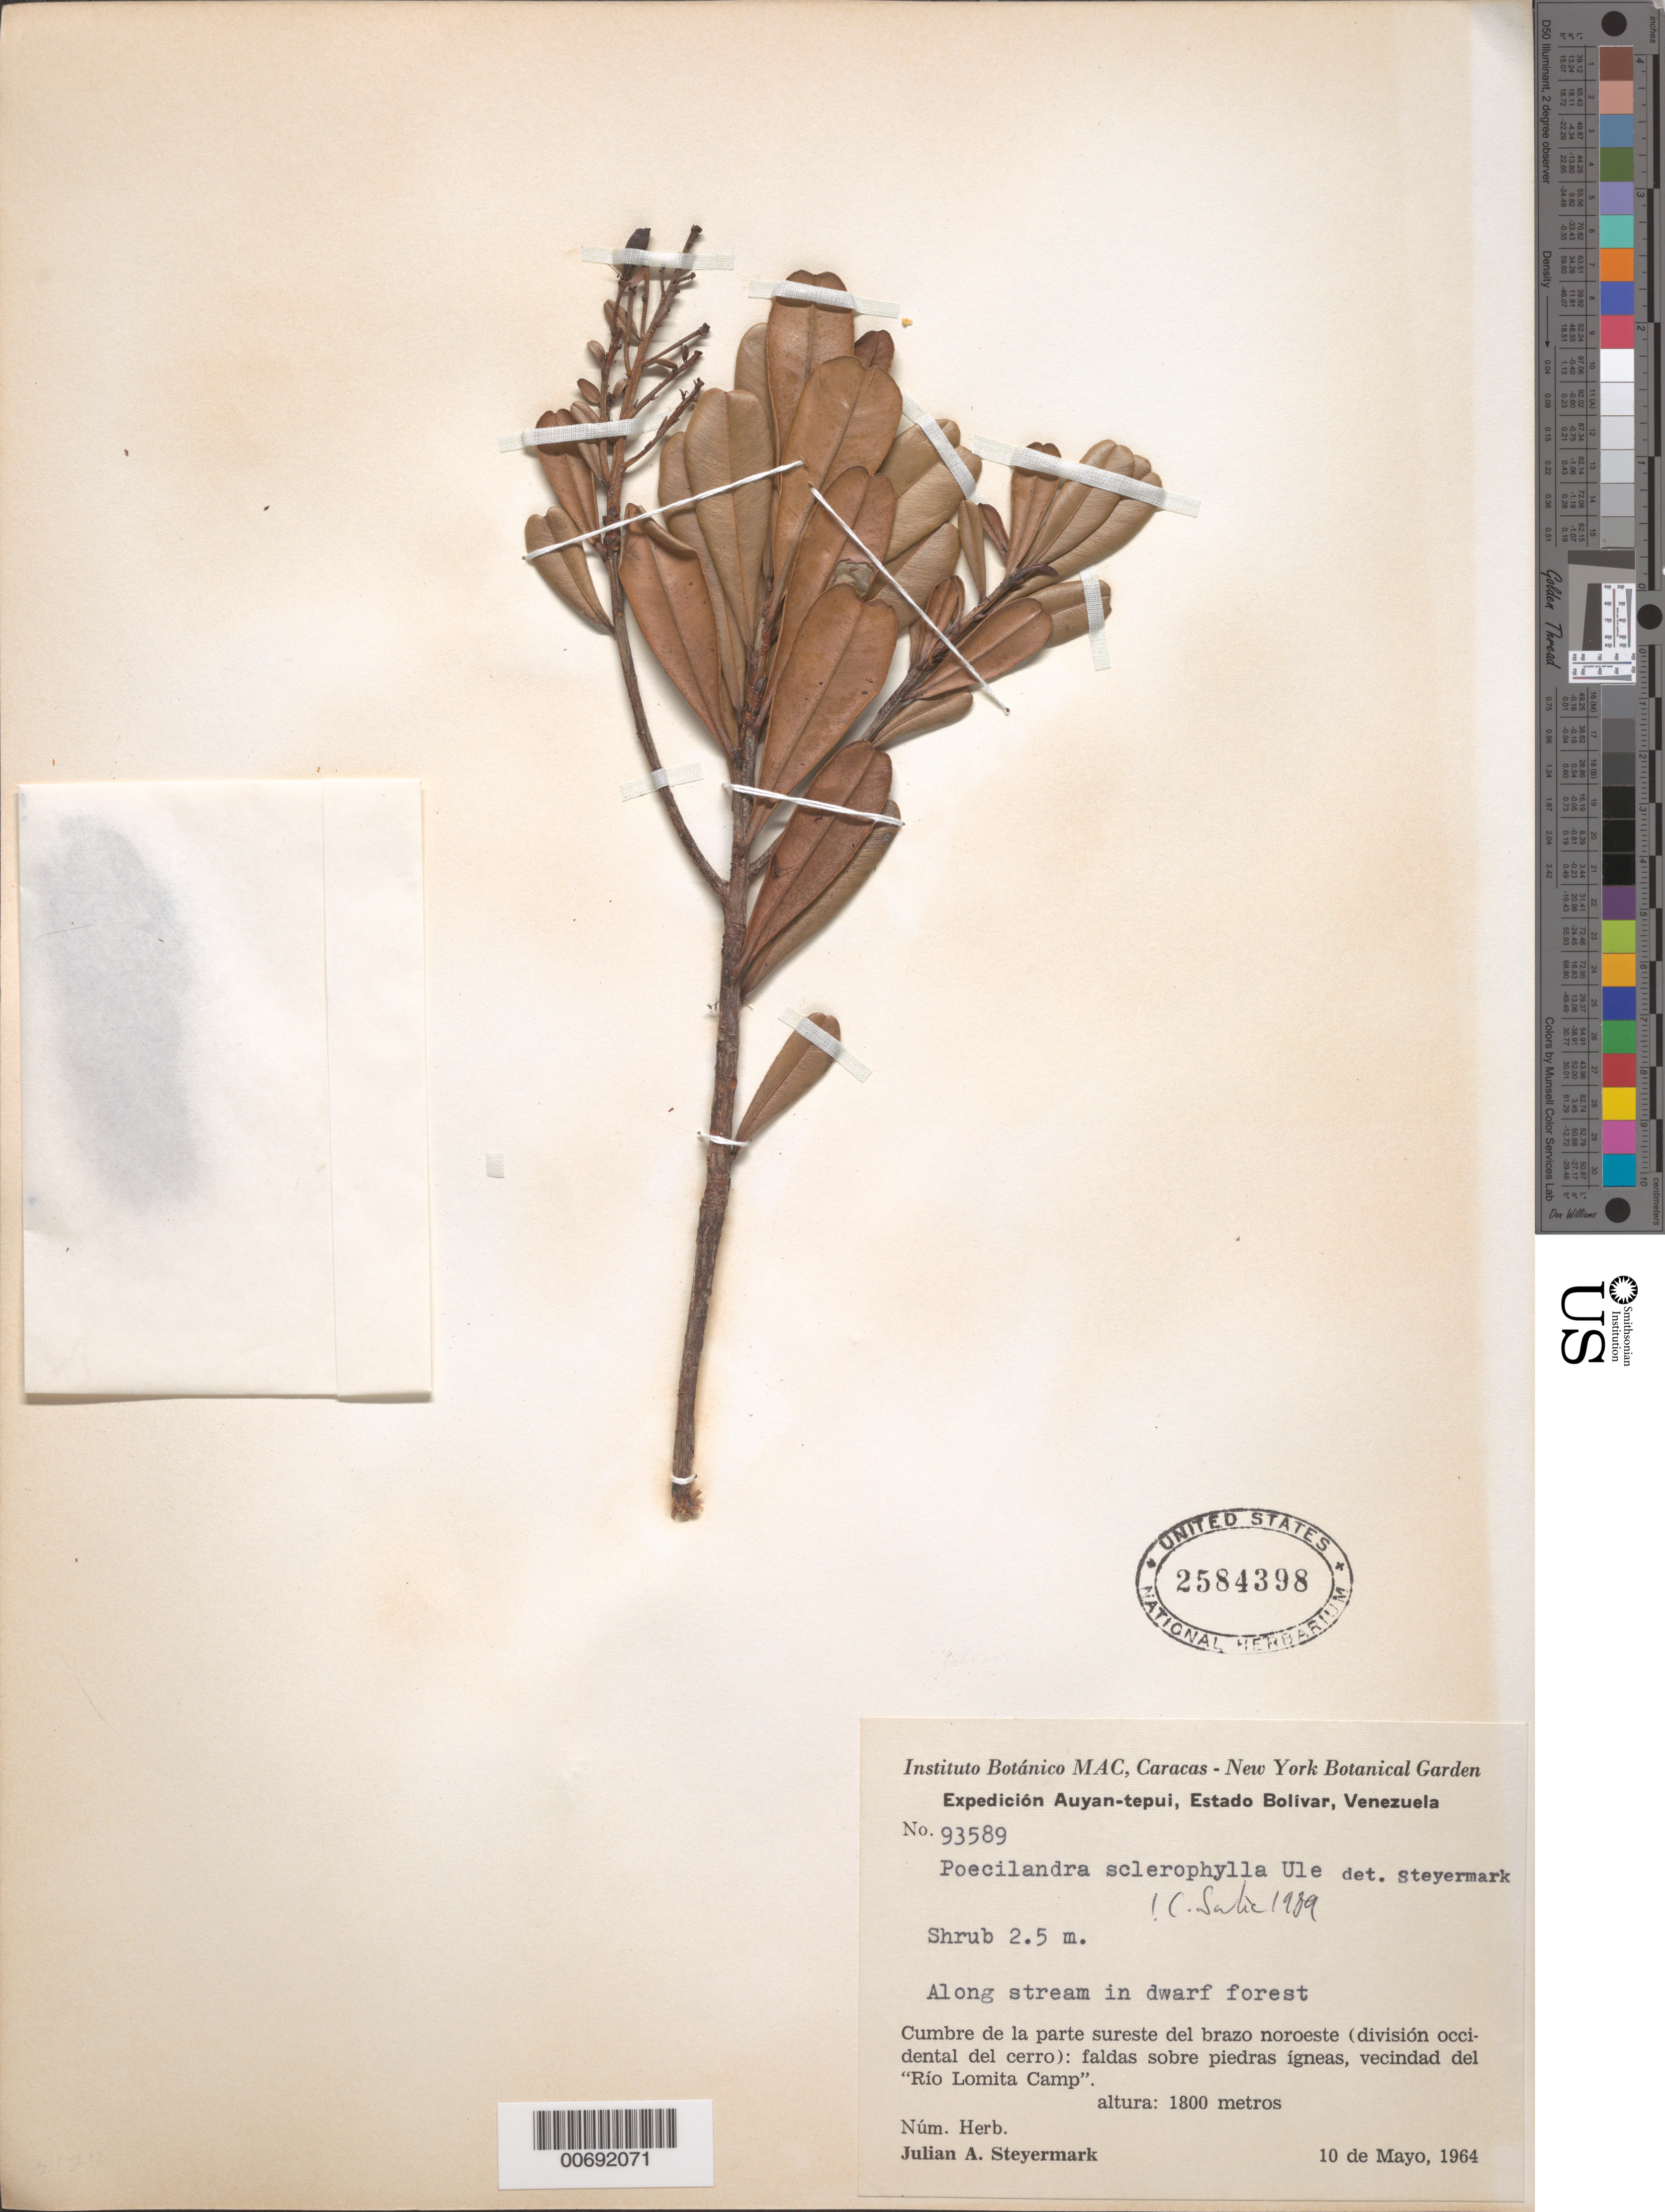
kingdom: Plantae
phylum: Tracheophyta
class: Magnoliopsida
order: Malpighiales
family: Ochnaceae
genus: Poecilandra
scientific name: Poecilandra sclerophylla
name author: Ule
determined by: Sastre, C. H. L.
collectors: J. Steyermark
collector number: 93589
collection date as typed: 10-May-64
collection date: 1964-05-10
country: Venezuela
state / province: Bolívar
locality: Auyan-tepuí, vic. Río Lomita Camp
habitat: Along stream in dwarf forest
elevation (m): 1800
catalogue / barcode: US 2584398